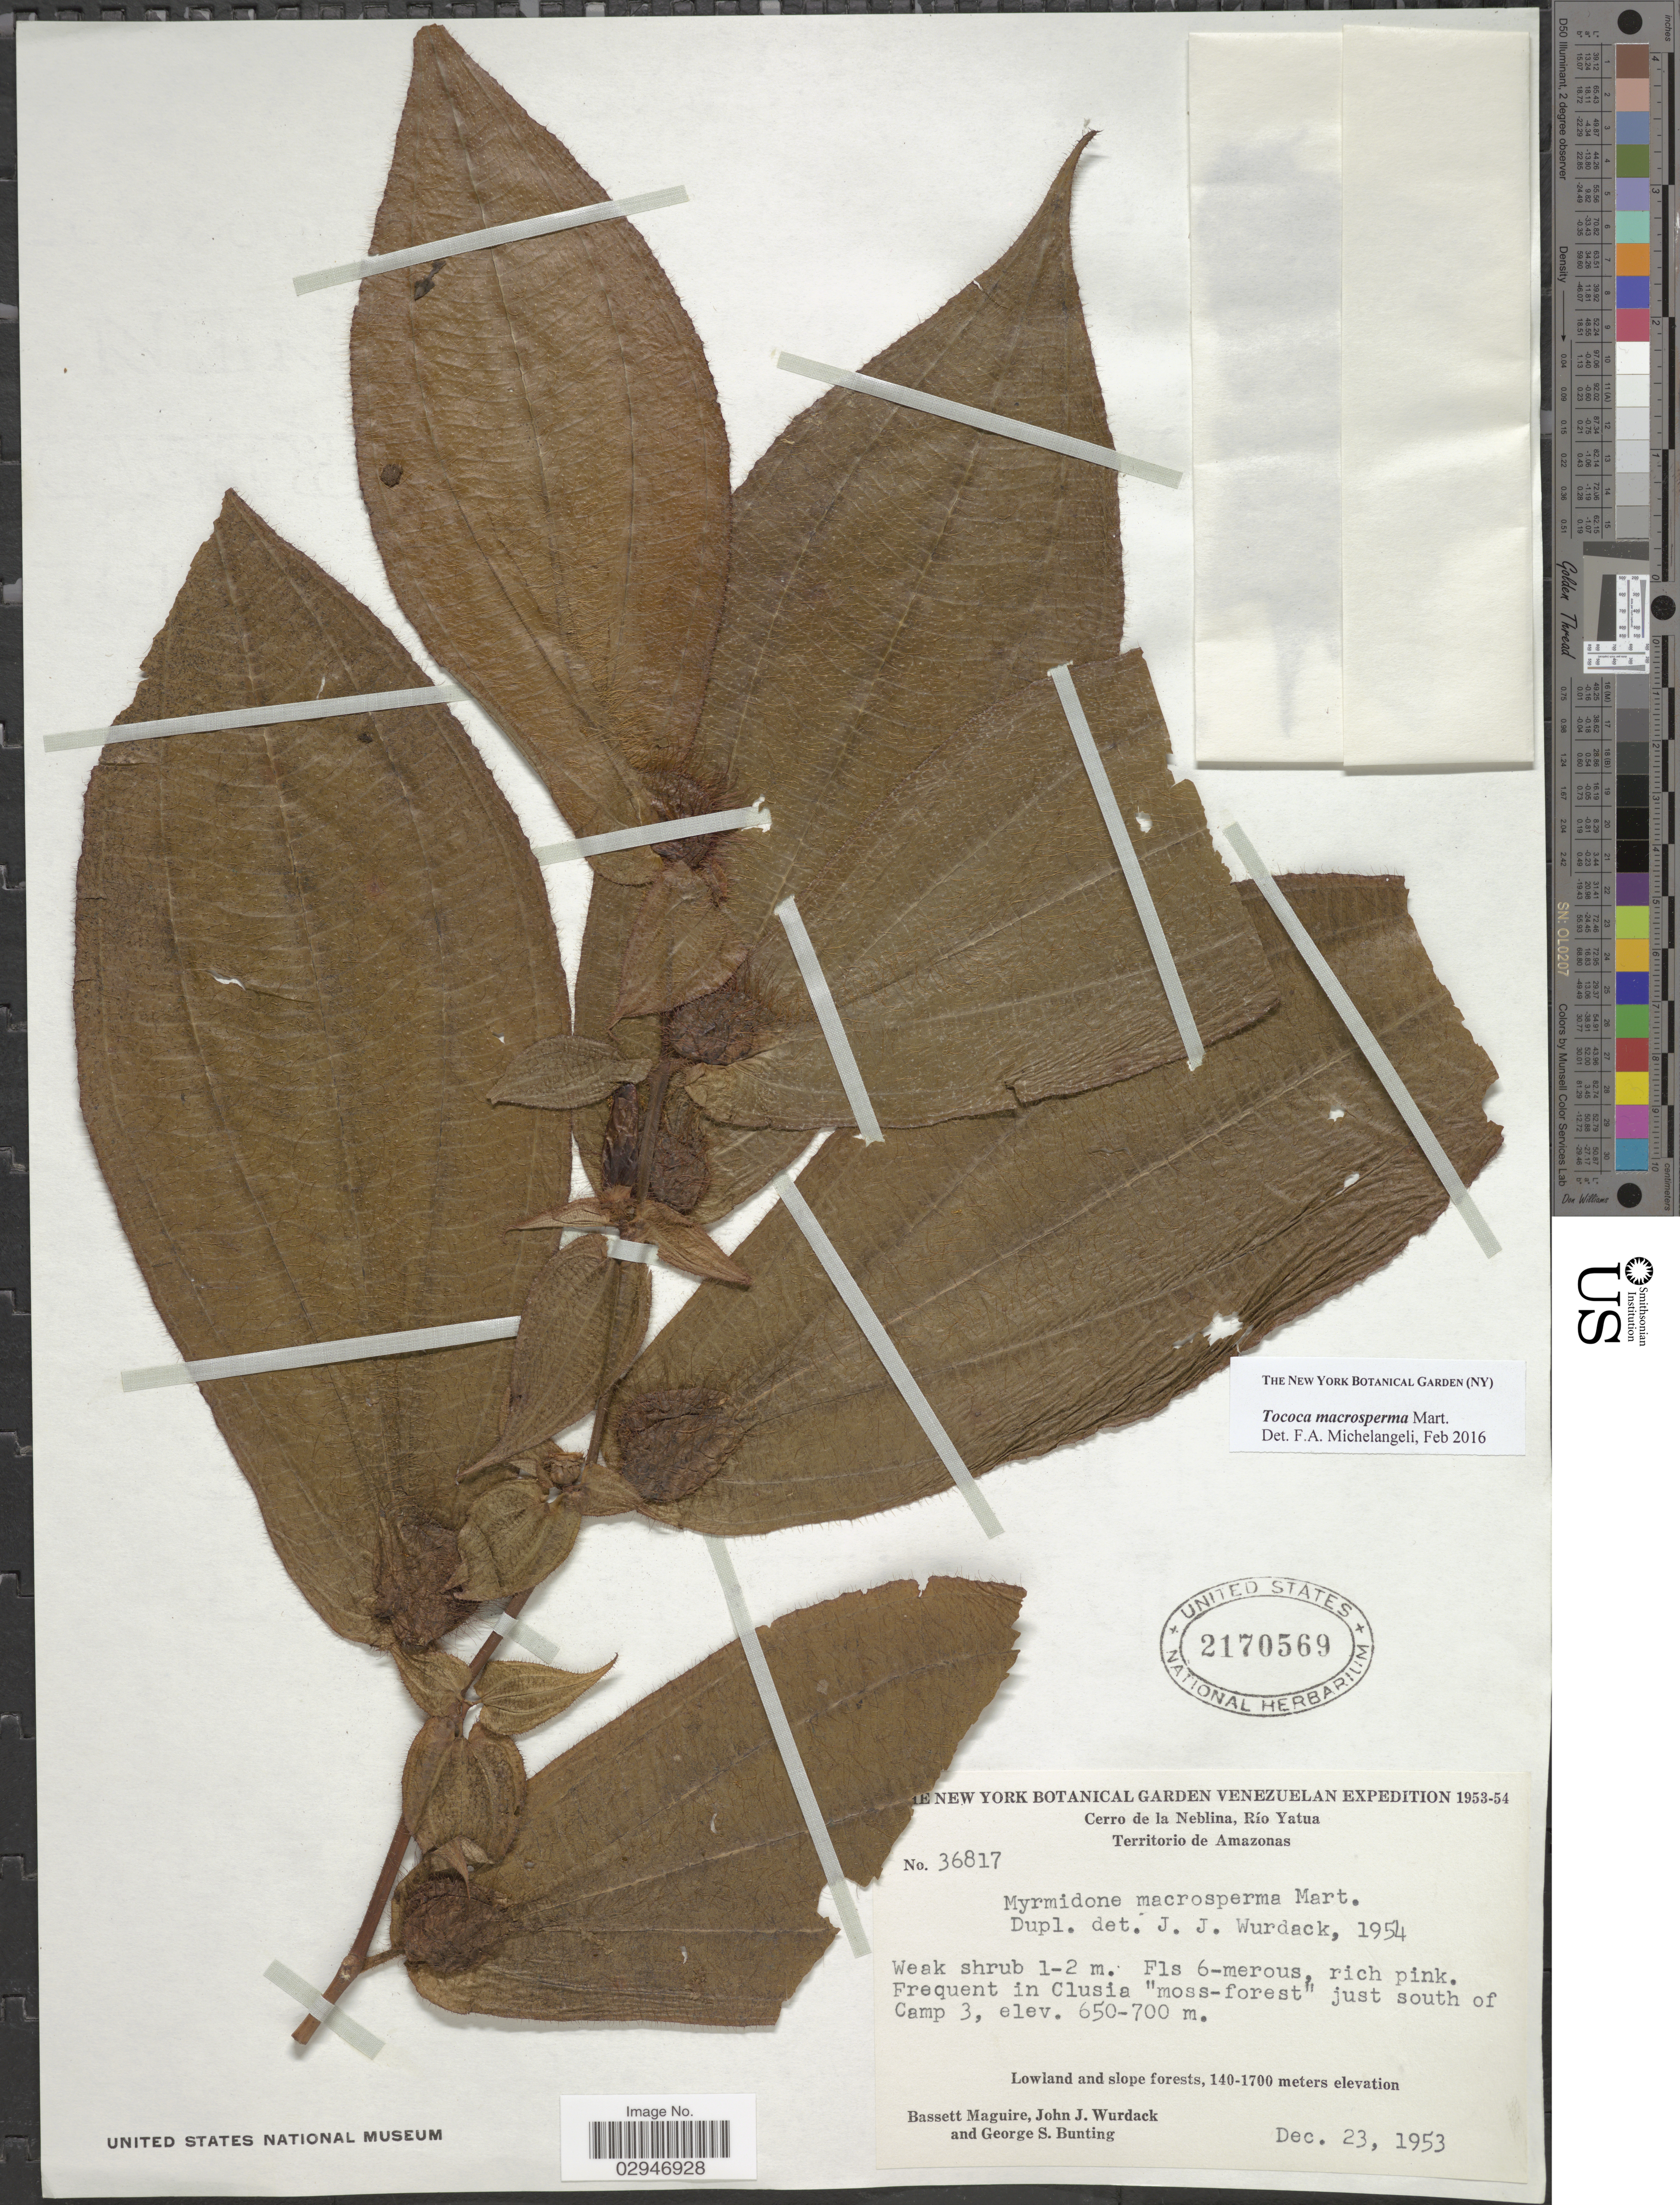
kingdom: Plantae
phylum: Tracheophyta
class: Magnoliopsida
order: Myrtales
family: Melastomataceae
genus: Tococa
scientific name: Tococa macrosperma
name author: Mart.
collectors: B. Maguire, J. J. Wurdack & G. S. Bunting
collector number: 36817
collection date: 1953-12-23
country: Venezuela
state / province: Amazonas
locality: Cerro de la Neblina, Río Yatua. Territorio de Amazonas, just south of Camp 3. Lowland and lope forests.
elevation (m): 650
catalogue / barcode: US 2170569